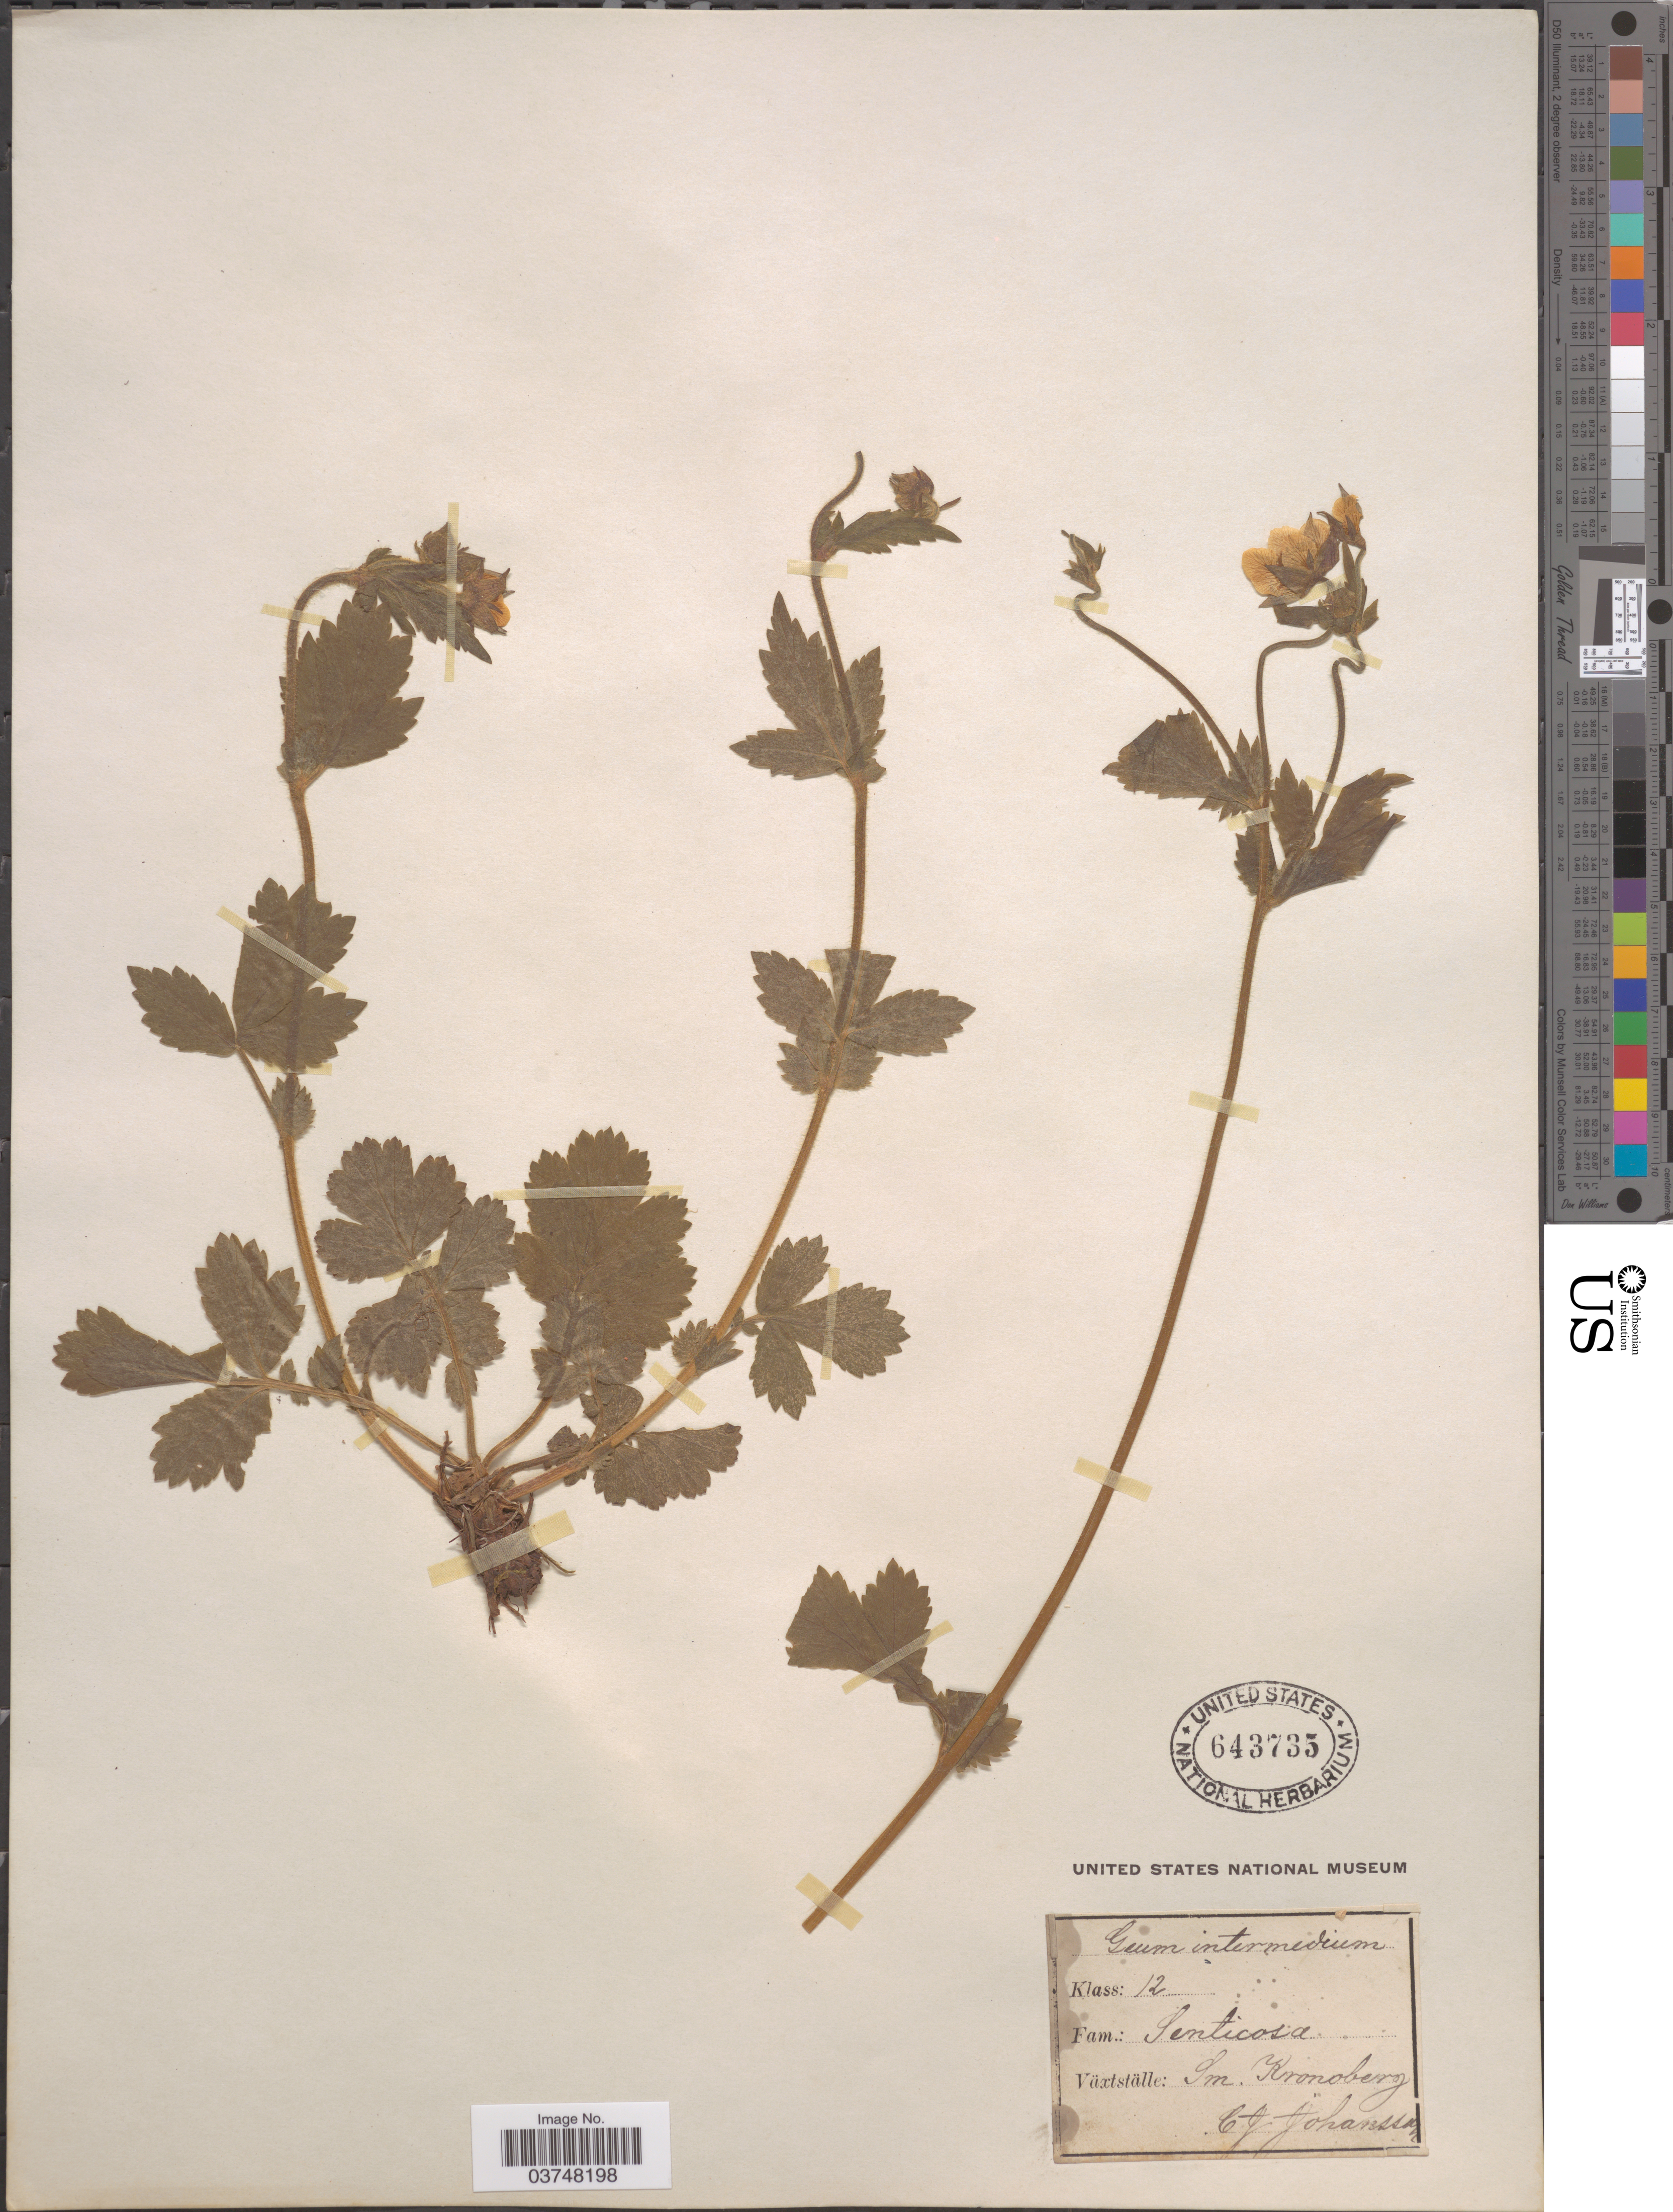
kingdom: Plantae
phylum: Tracheophyta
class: Magnoliopsida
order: Rosales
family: Rosaceae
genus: Geum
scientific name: Geum intermedium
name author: Besser ex M. Bieb.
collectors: C. J. Johansson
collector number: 12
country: Sweden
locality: Växtställe: Sm. Kronoberg.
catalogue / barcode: US 643735